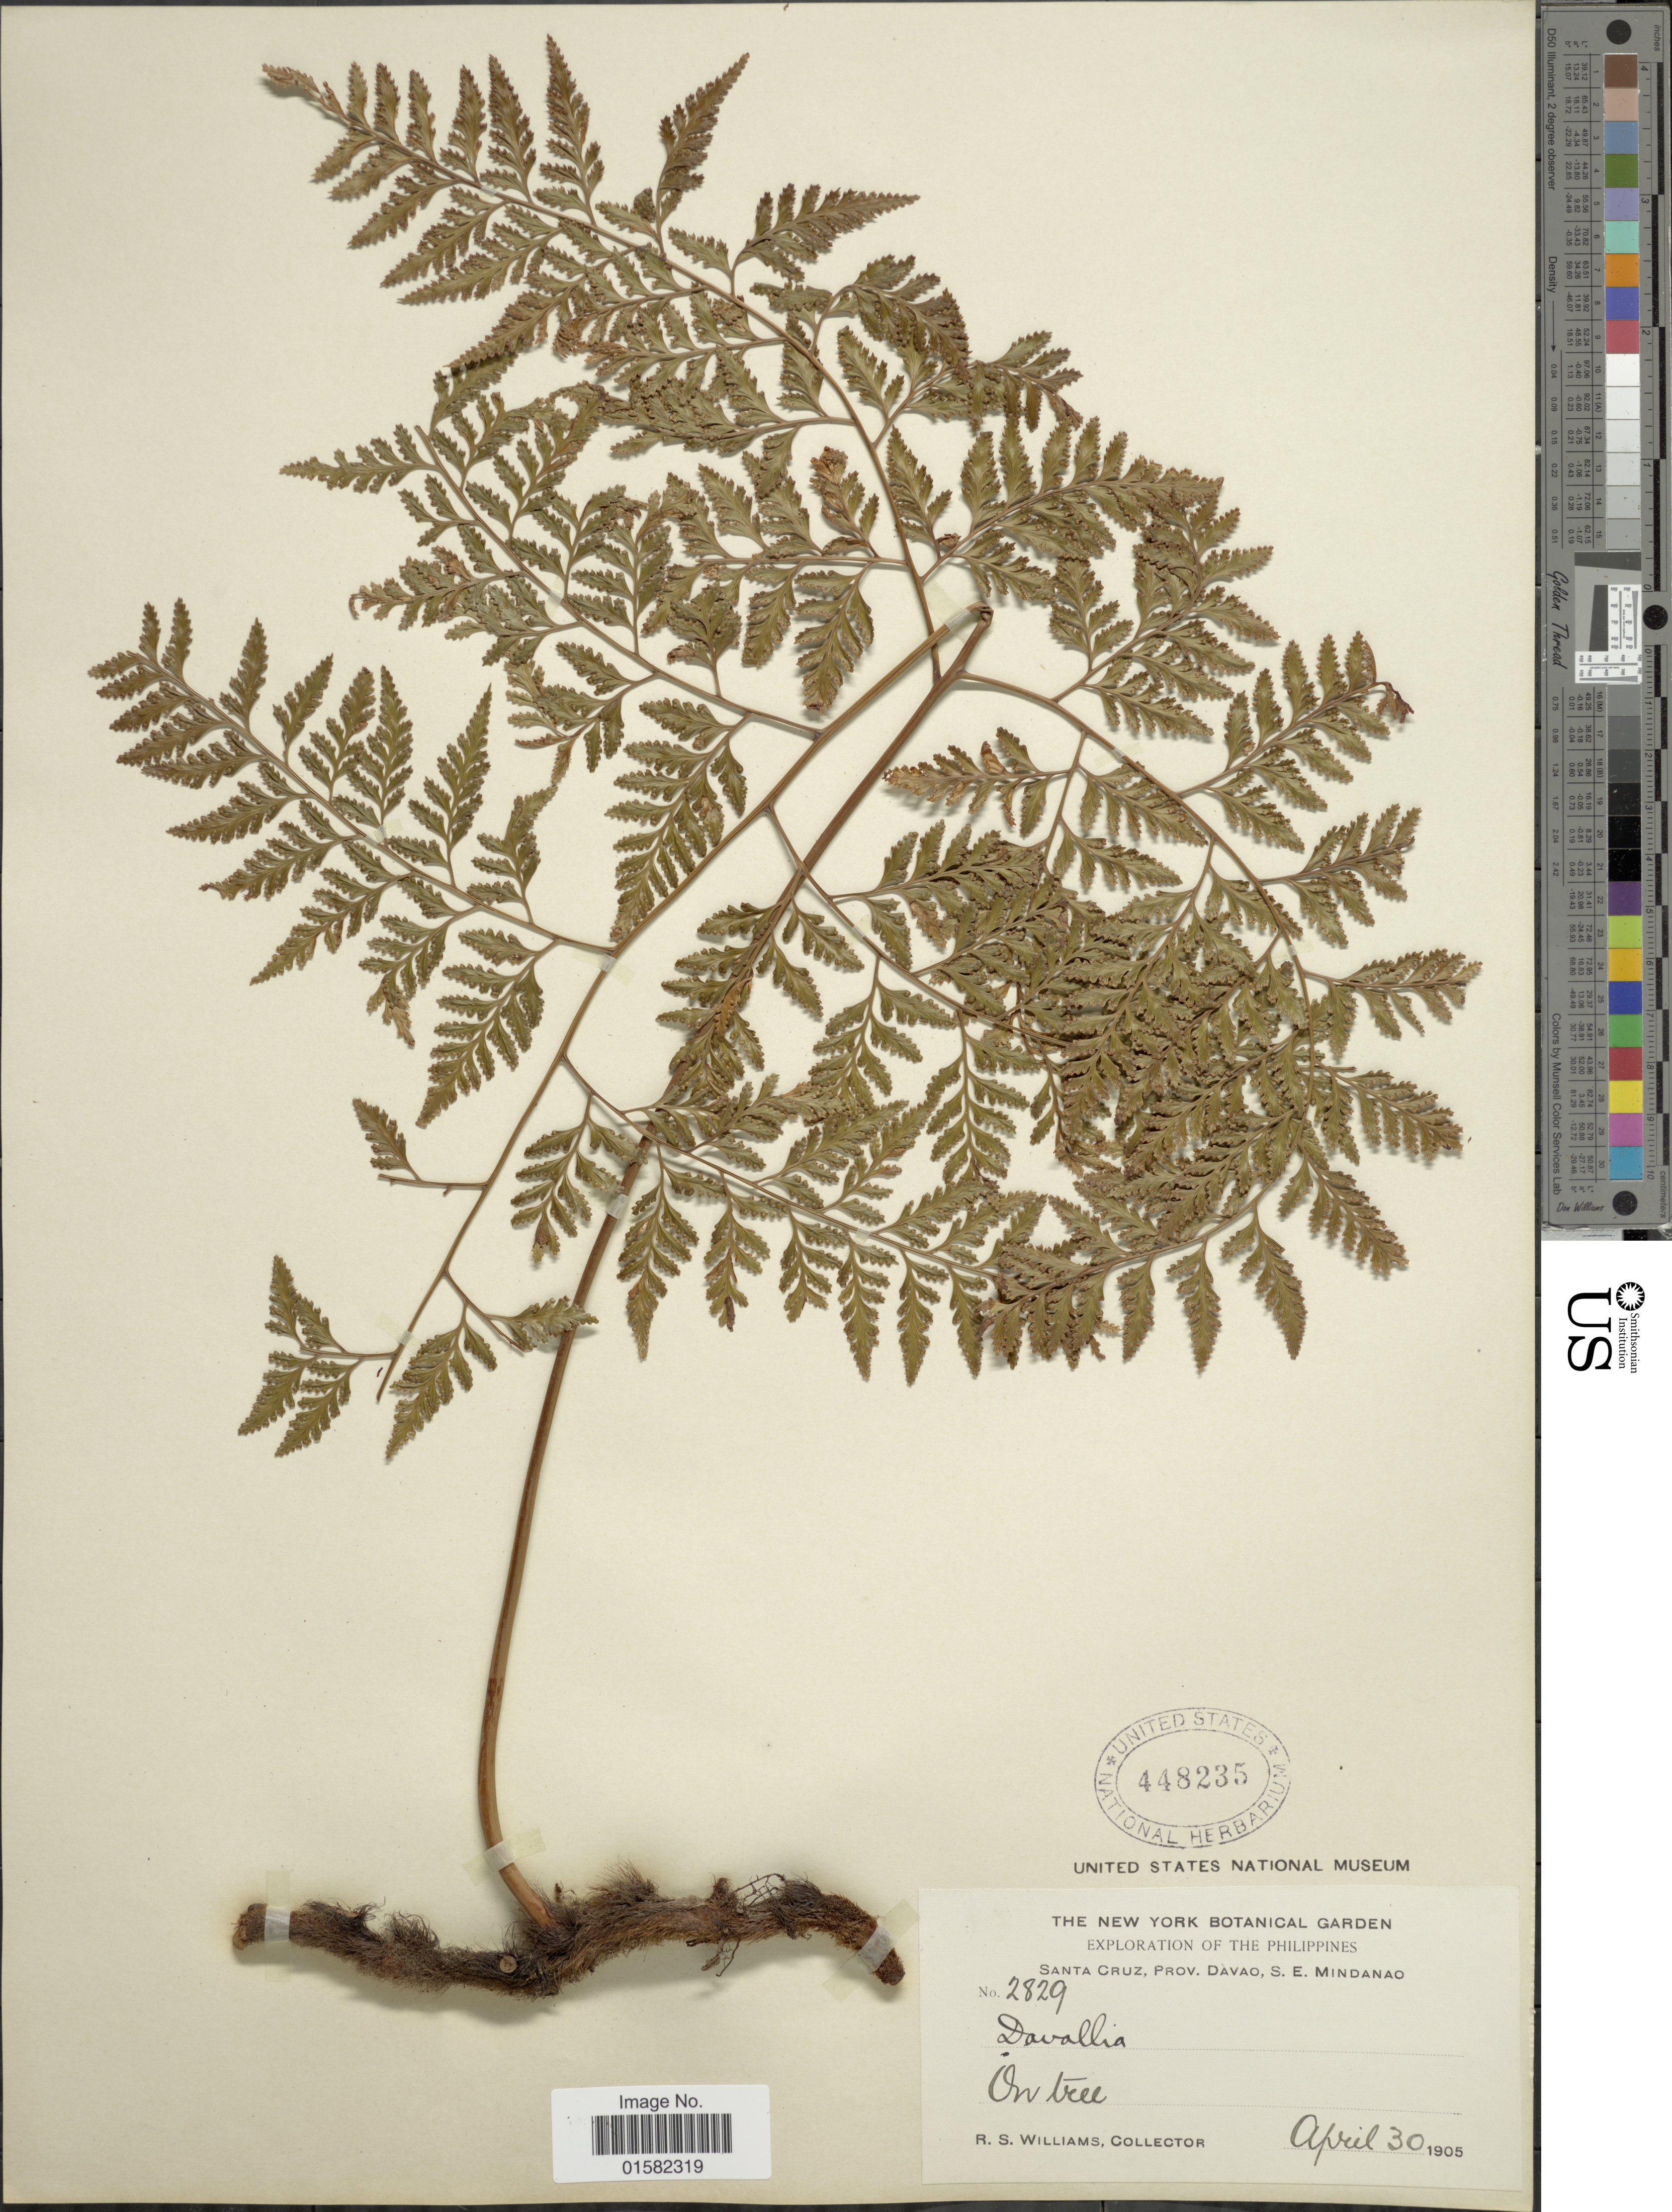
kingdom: Plantae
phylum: Tracheophyta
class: Polypodiopsida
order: Polypodiales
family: Davalliaceae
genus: Wibelia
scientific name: Wibelia denticulata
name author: (Burm. f.) M. Kato & Tsutsumi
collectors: R. S. Williams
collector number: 2829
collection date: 1905-04-30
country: Philippines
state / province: Davao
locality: Santa Cruz, S.E. Mindanao, On tree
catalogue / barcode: US 448235